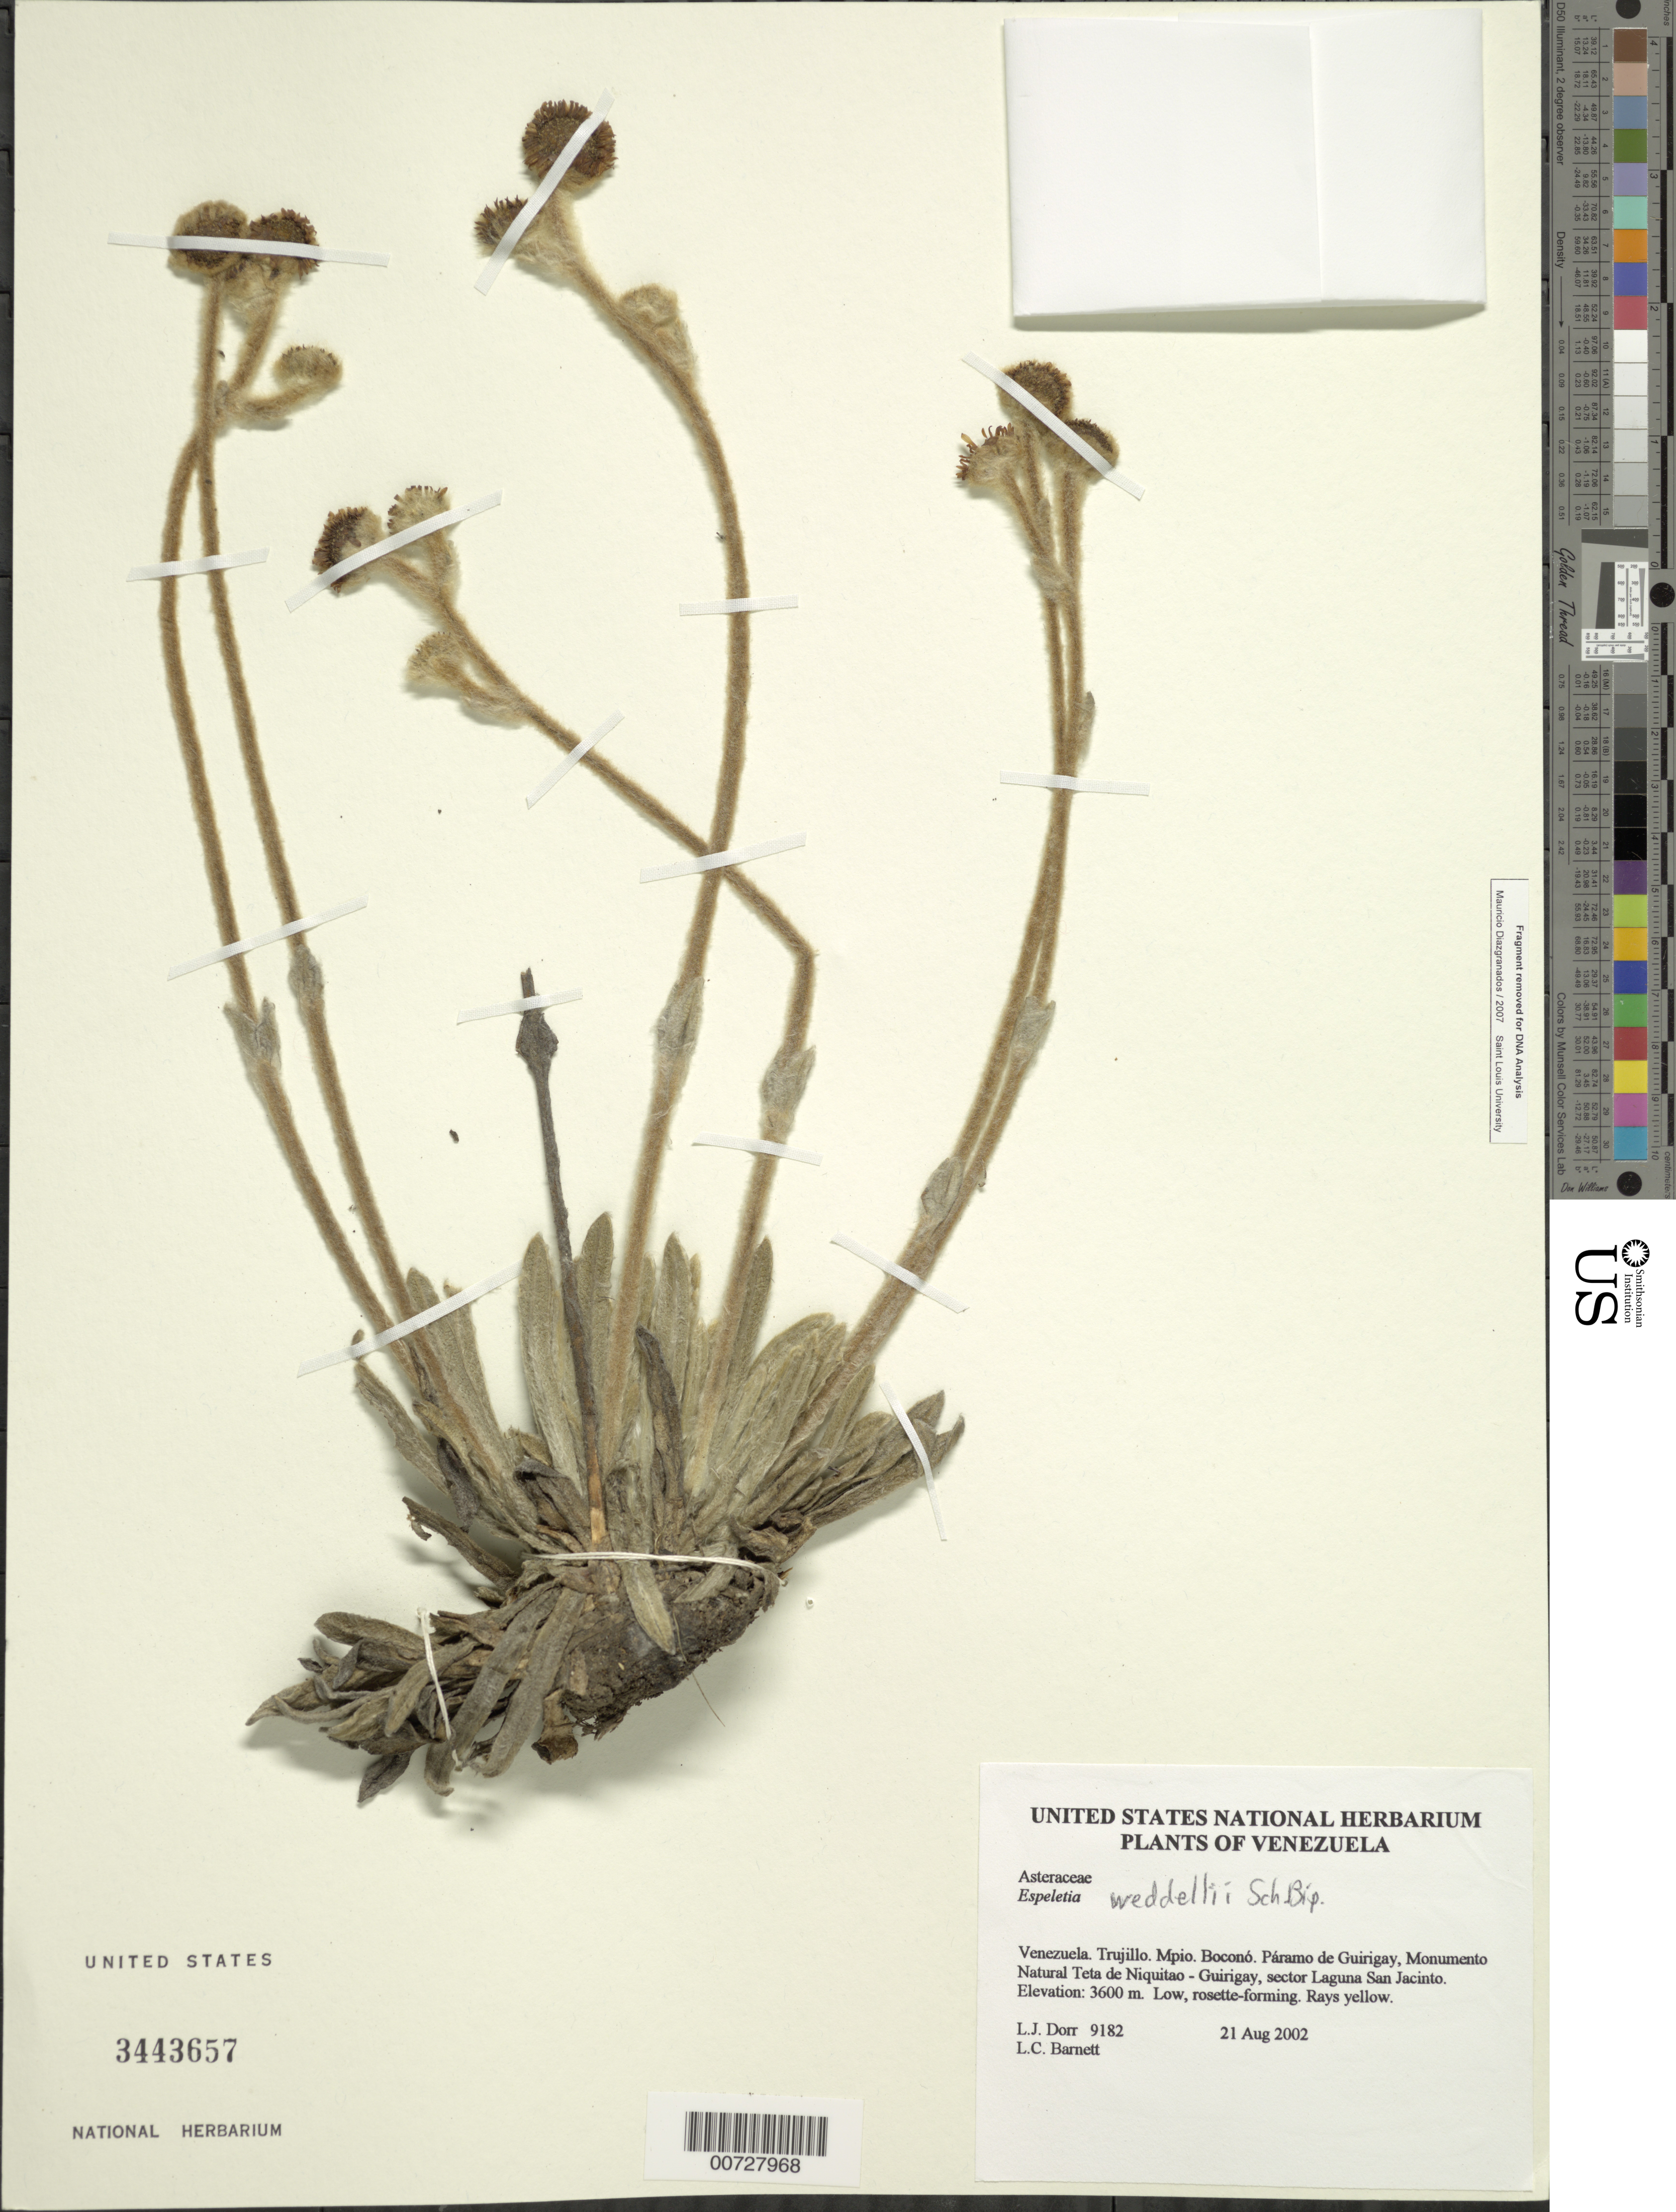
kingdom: Plantae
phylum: Tracheophyta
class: Magnoliopsida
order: Asterales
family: Asteraceae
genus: Espeletia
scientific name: Espeletia weddellii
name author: Sch. Bip. ex Wedd.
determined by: Robinson, Harold E., (US)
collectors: L. J. Dorr & L. C. Barnett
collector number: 9182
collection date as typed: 21 Aug 2002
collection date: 2002-08-21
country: Venezuela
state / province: Trujillo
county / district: Boconó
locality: Páramo de Guirigay, Monumento Natural Teta de Niquitao - Guirigay, sector Laguna San Jacinto.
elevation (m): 3600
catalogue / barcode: US 3443657